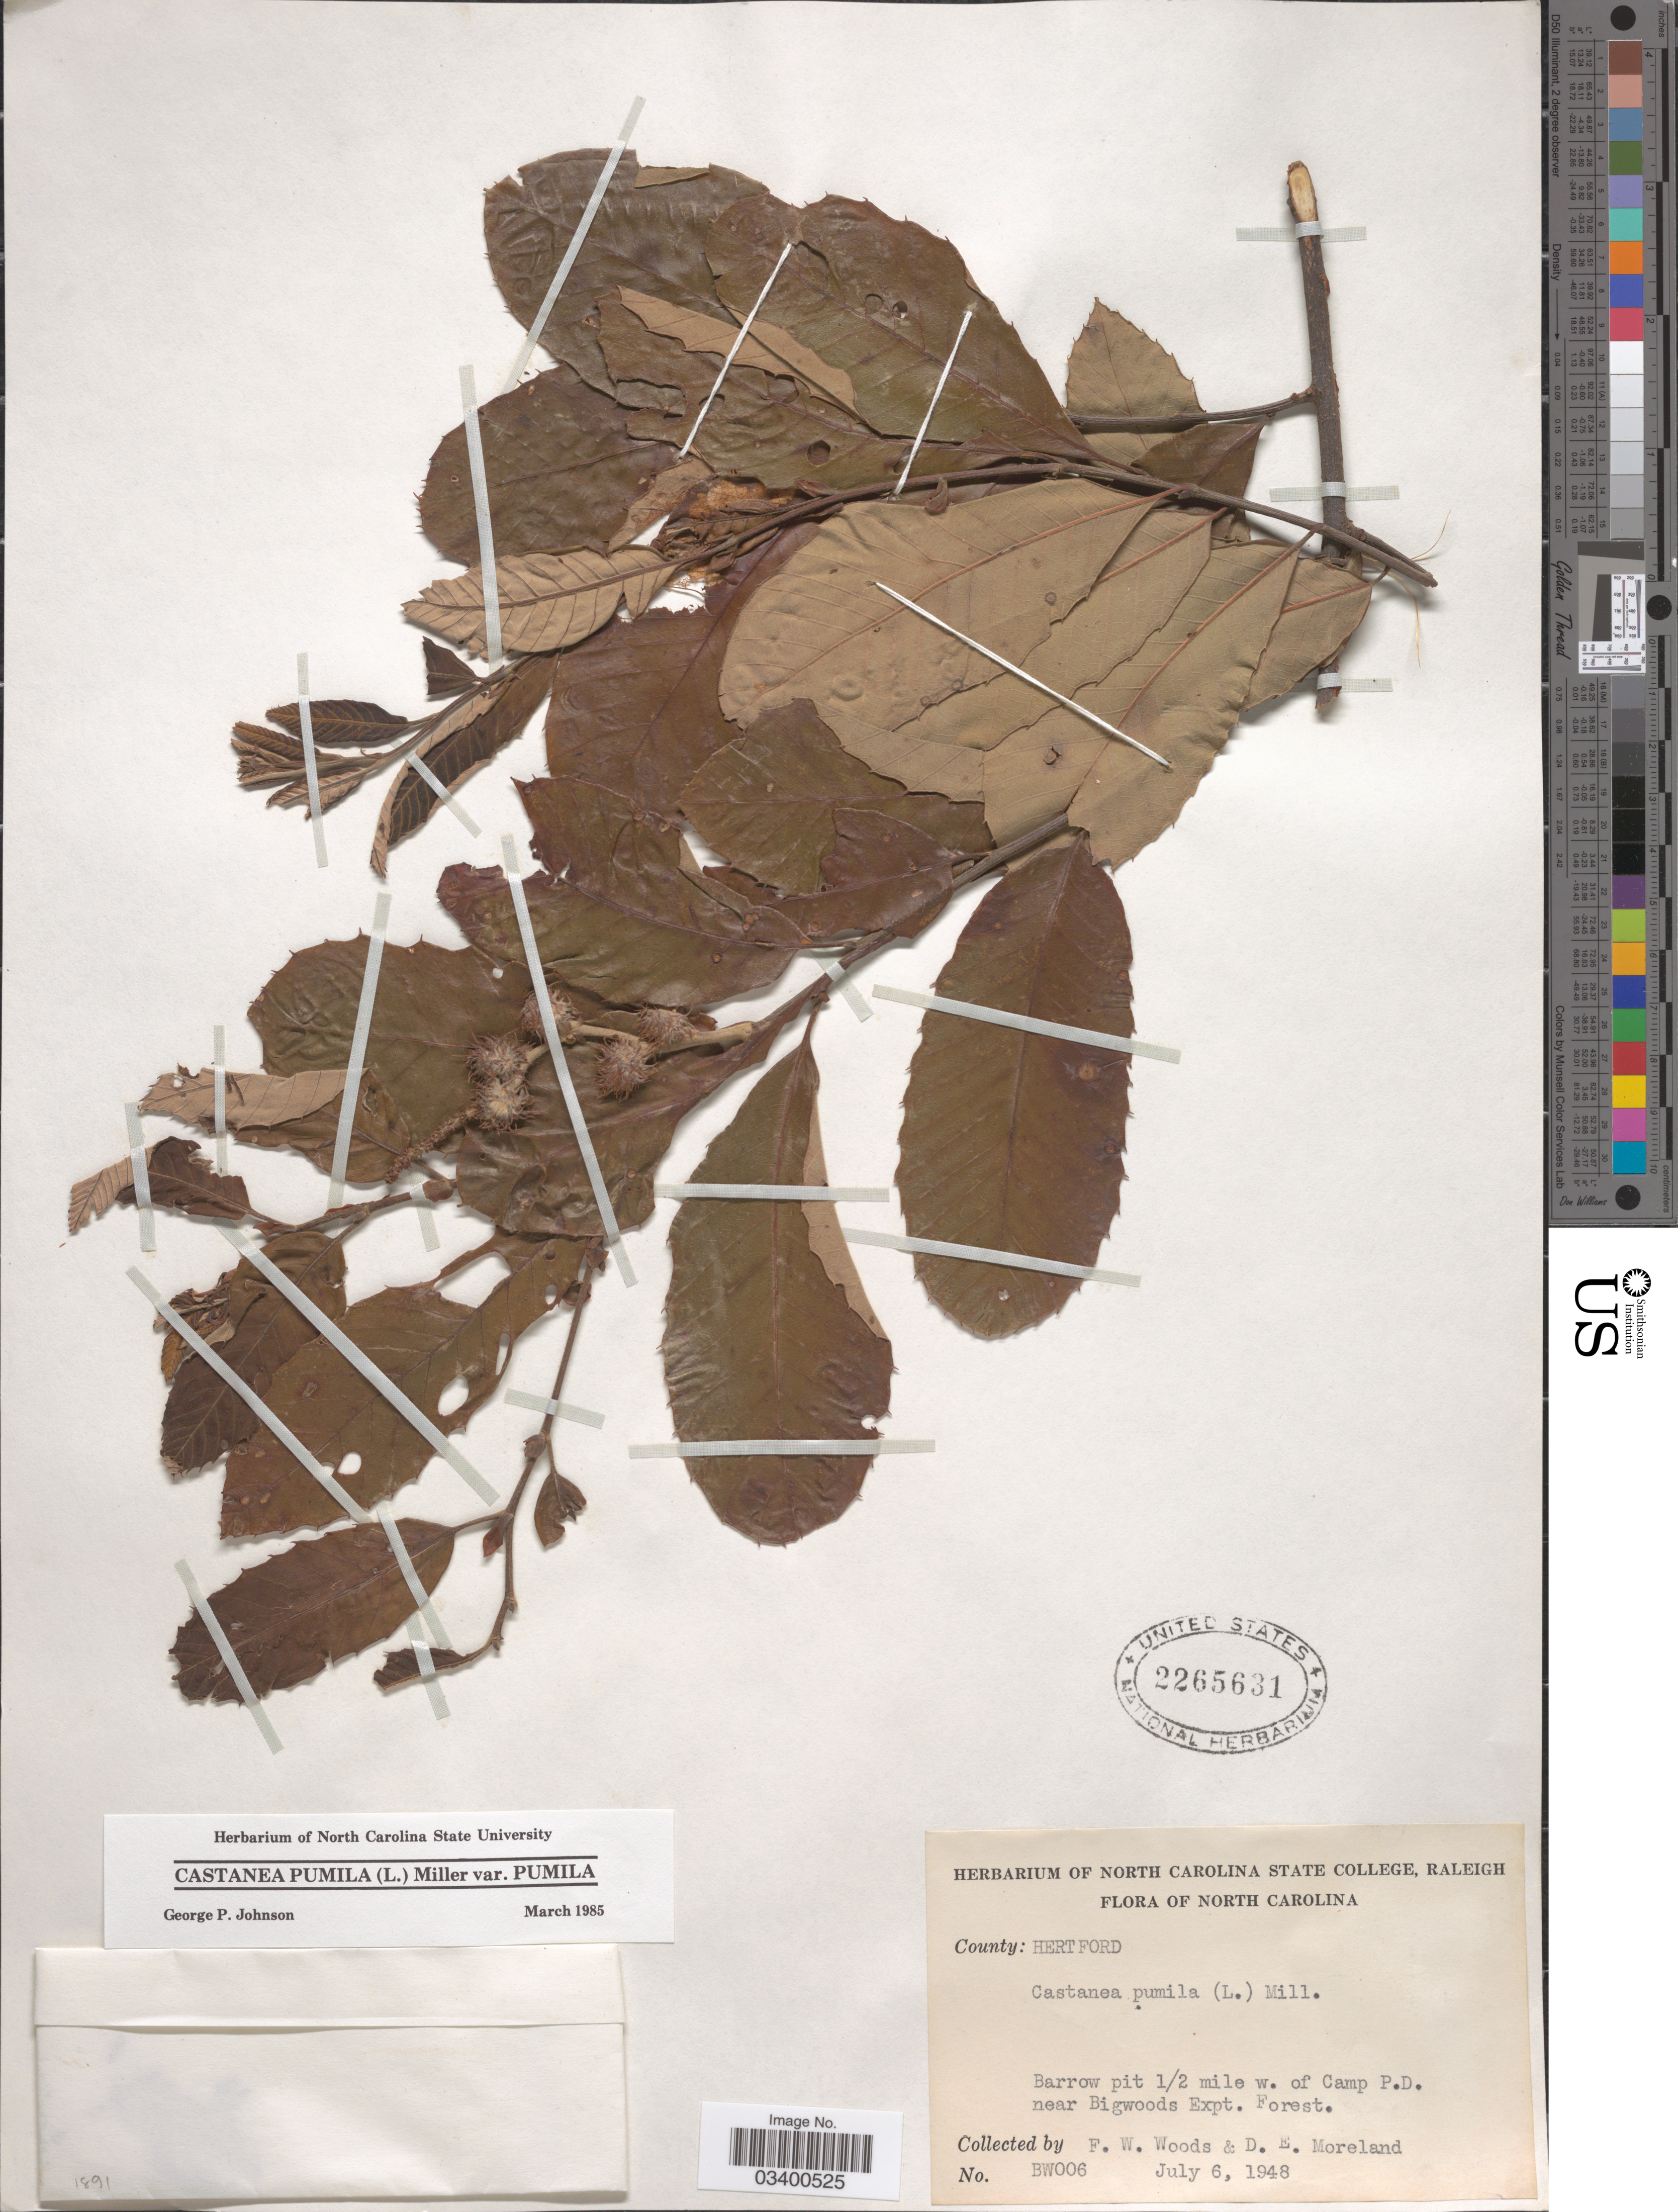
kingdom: Plantae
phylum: Tracheophyta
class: Magnoliopsida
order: Fagales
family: Fagaceae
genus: Castanea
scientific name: Castanea pumila var. pumila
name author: (L.) Mill.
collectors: F. W. Woods & D. Moreland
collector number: BW006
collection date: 1948-07-06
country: United States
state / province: North Carolina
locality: County: Hertford. Barrow pit 1/2 mile w. of Camp P.D. near Bigwoods Expt. Forest.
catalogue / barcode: US 2265631